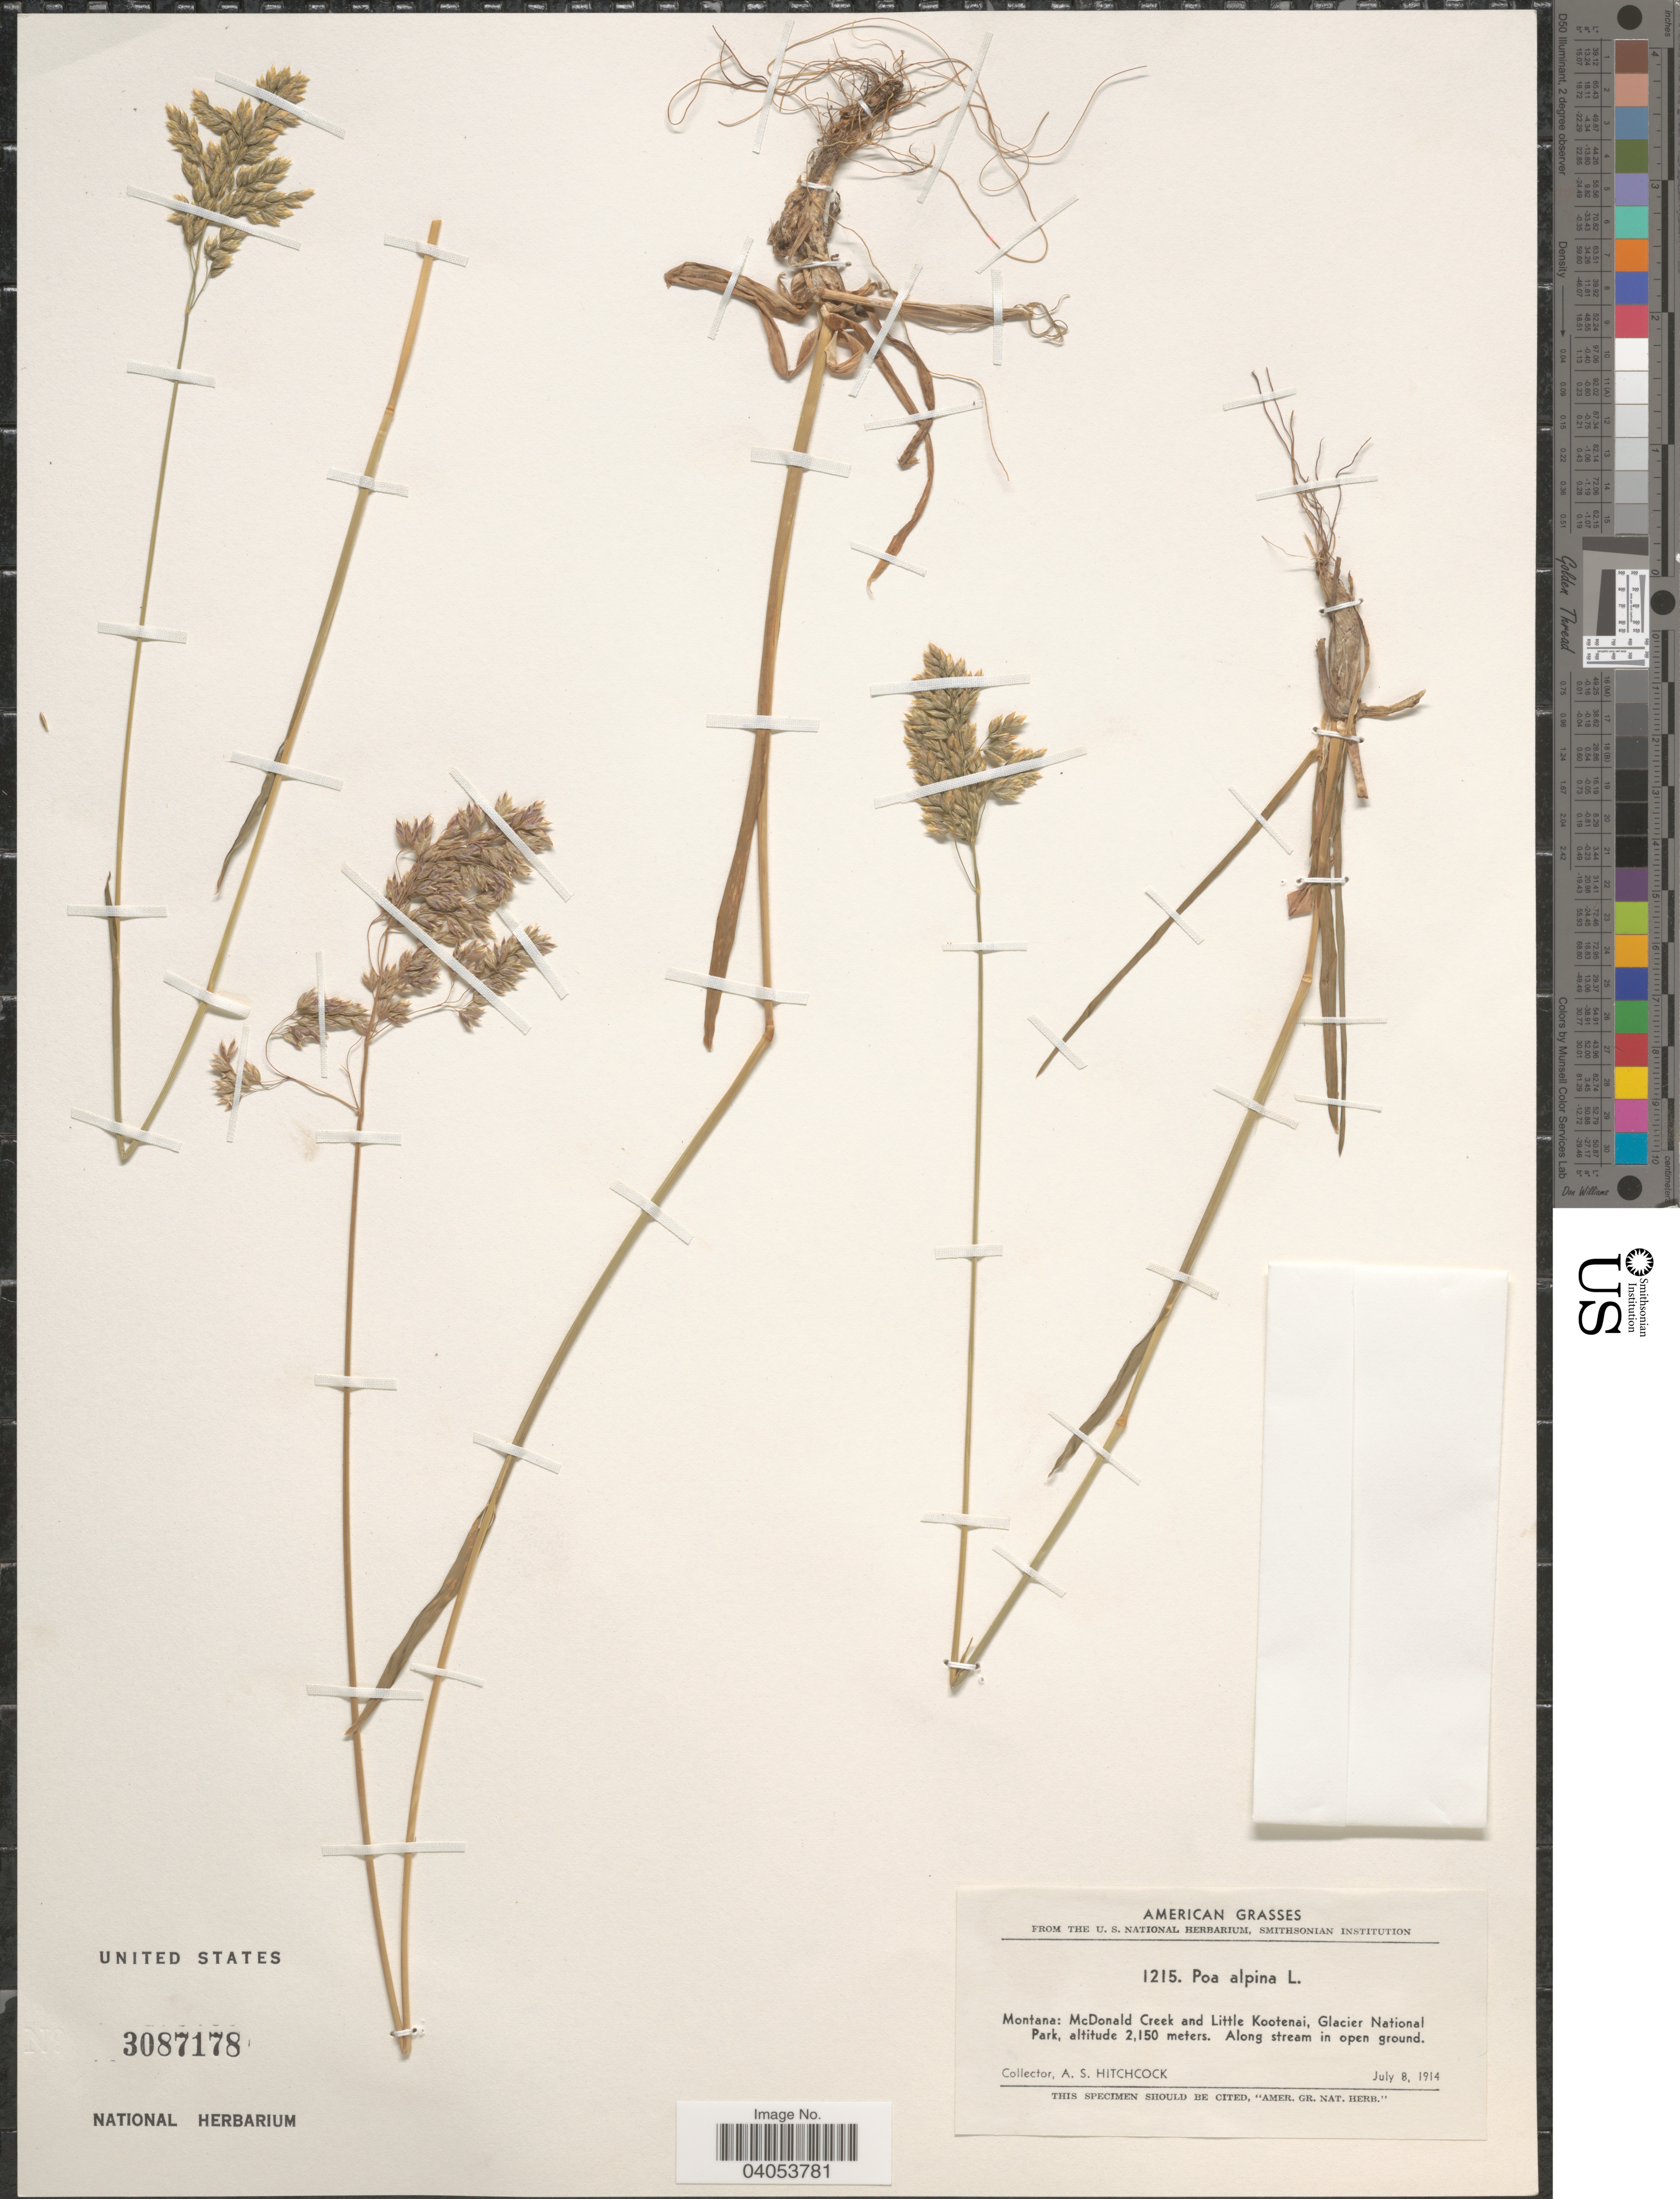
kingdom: Plantae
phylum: Tracheophyta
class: Liliopsida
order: Poales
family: Poaceae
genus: Poa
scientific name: Poa alpina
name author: L.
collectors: A. S. Hitchcock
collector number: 1215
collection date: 1914-07-08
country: United States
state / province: Montana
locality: McDonald Creek and Little Kootenai, Glacier National Park.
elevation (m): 2150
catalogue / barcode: US 3087178